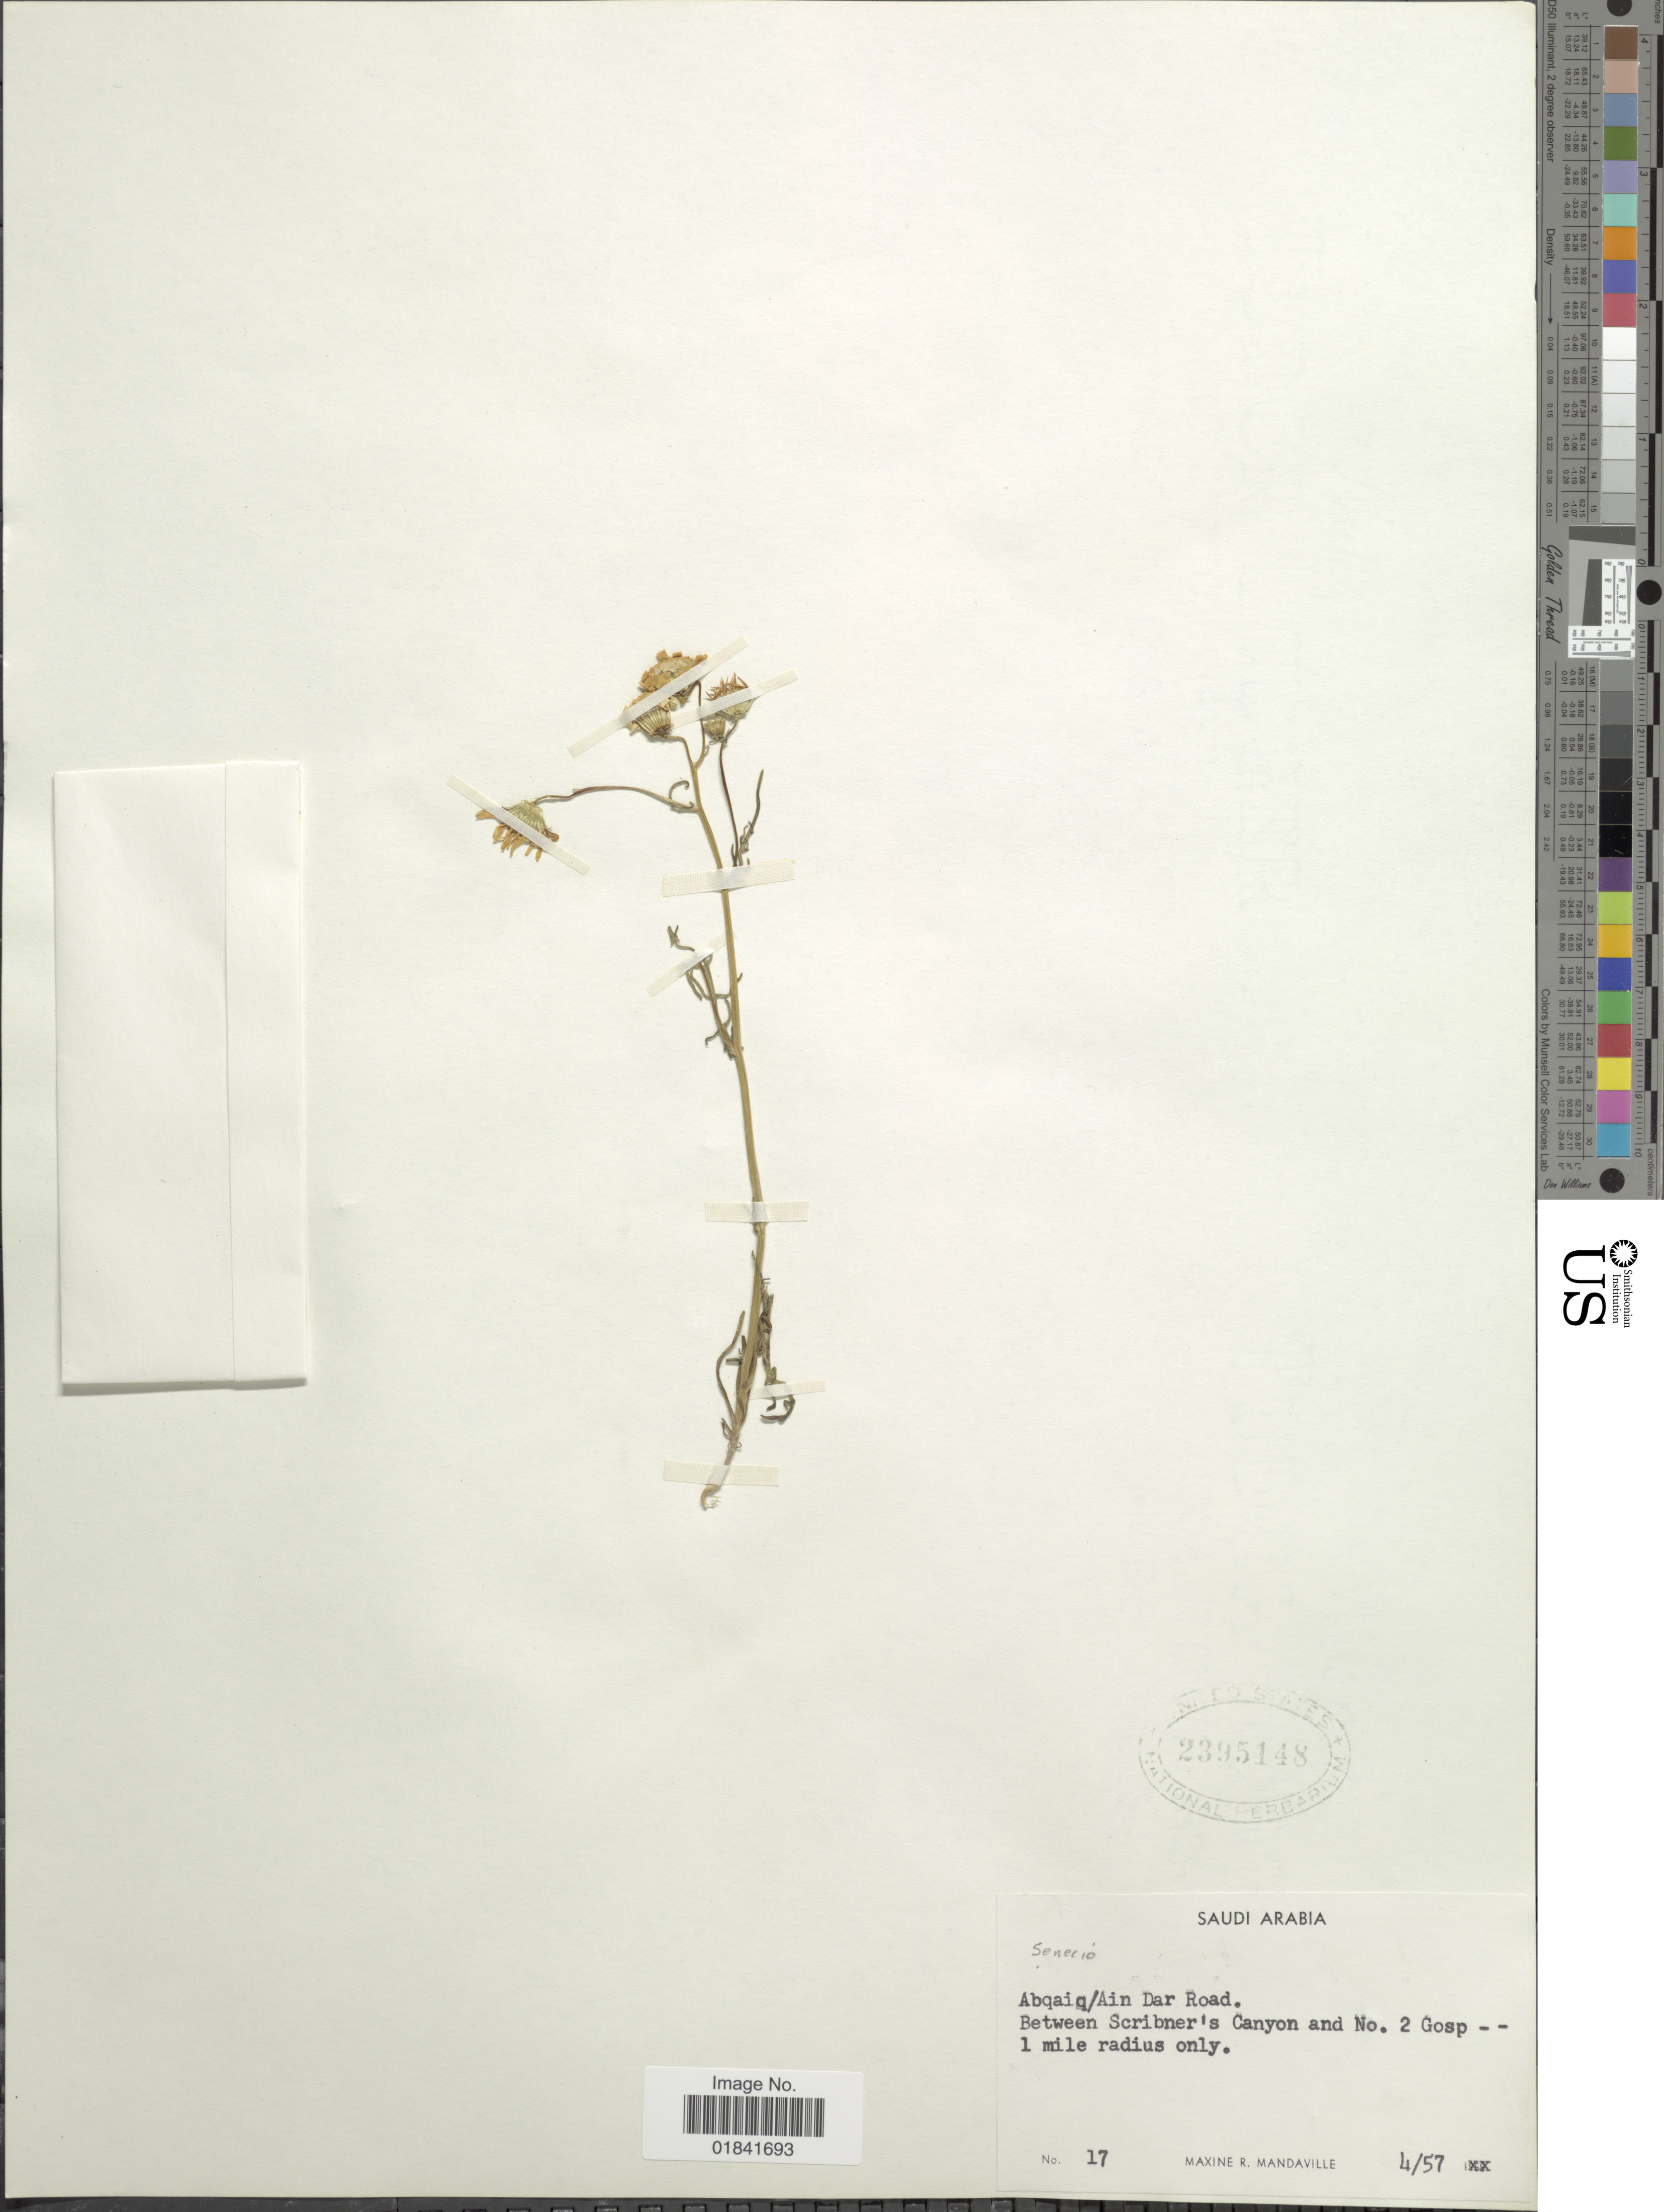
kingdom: Plantae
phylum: Tracheophyta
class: Magnoliopsida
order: Asterales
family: Asteraceae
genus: Senecio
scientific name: Senecio sp.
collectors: M. Mandaville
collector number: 17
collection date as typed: Transcribed d/m/y: /4/57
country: Saudi Arabia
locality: Abqaiq/Ain Dar Road, between Scribner's Canyon and No. 2 Gosp, 1 mile radius only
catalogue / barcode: US 2395148